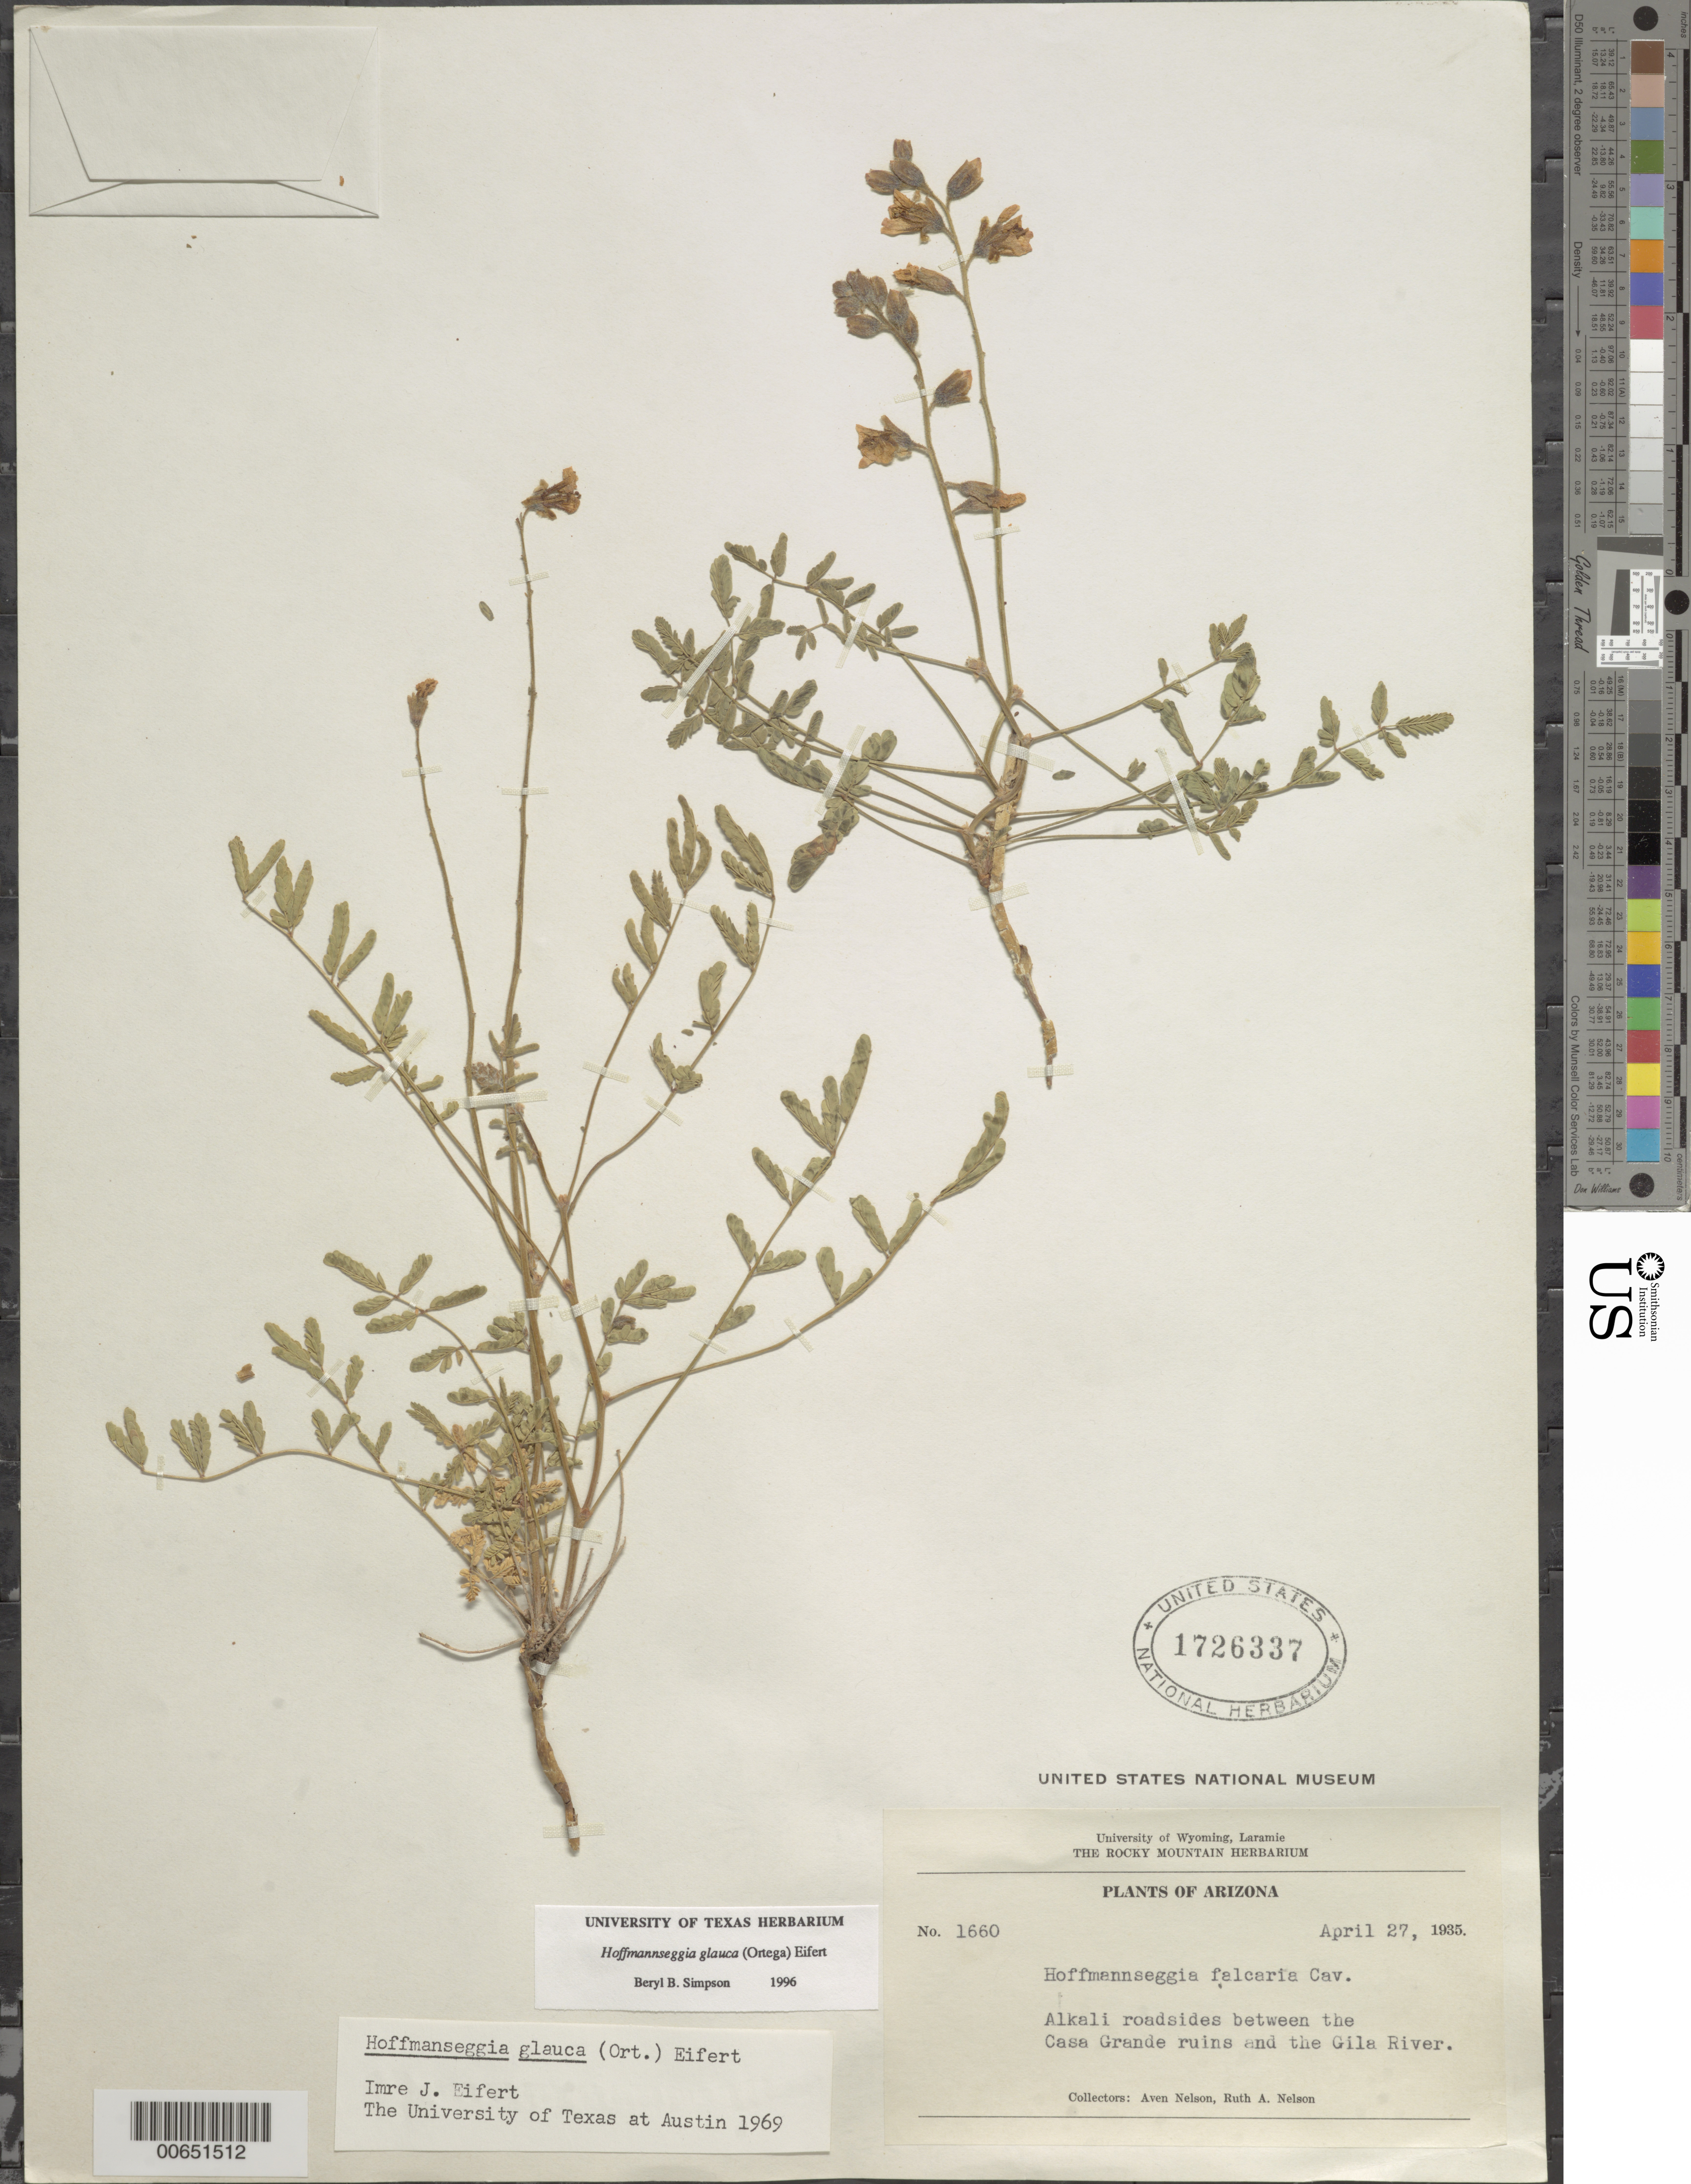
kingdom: Plantae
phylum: Tracheophyta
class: Magnoliopsida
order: Fabales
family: Fabaceae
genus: Hoffmannseggia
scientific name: Hoffmannseggia glauca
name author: (Ortega) Eifert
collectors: A. Nelson & R. A. Nelson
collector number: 1660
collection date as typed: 27 Apr 1935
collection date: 1935-04-27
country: United States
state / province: Arizona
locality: Between Casa Grande ruins and the Gila River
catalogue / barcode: US 1726337